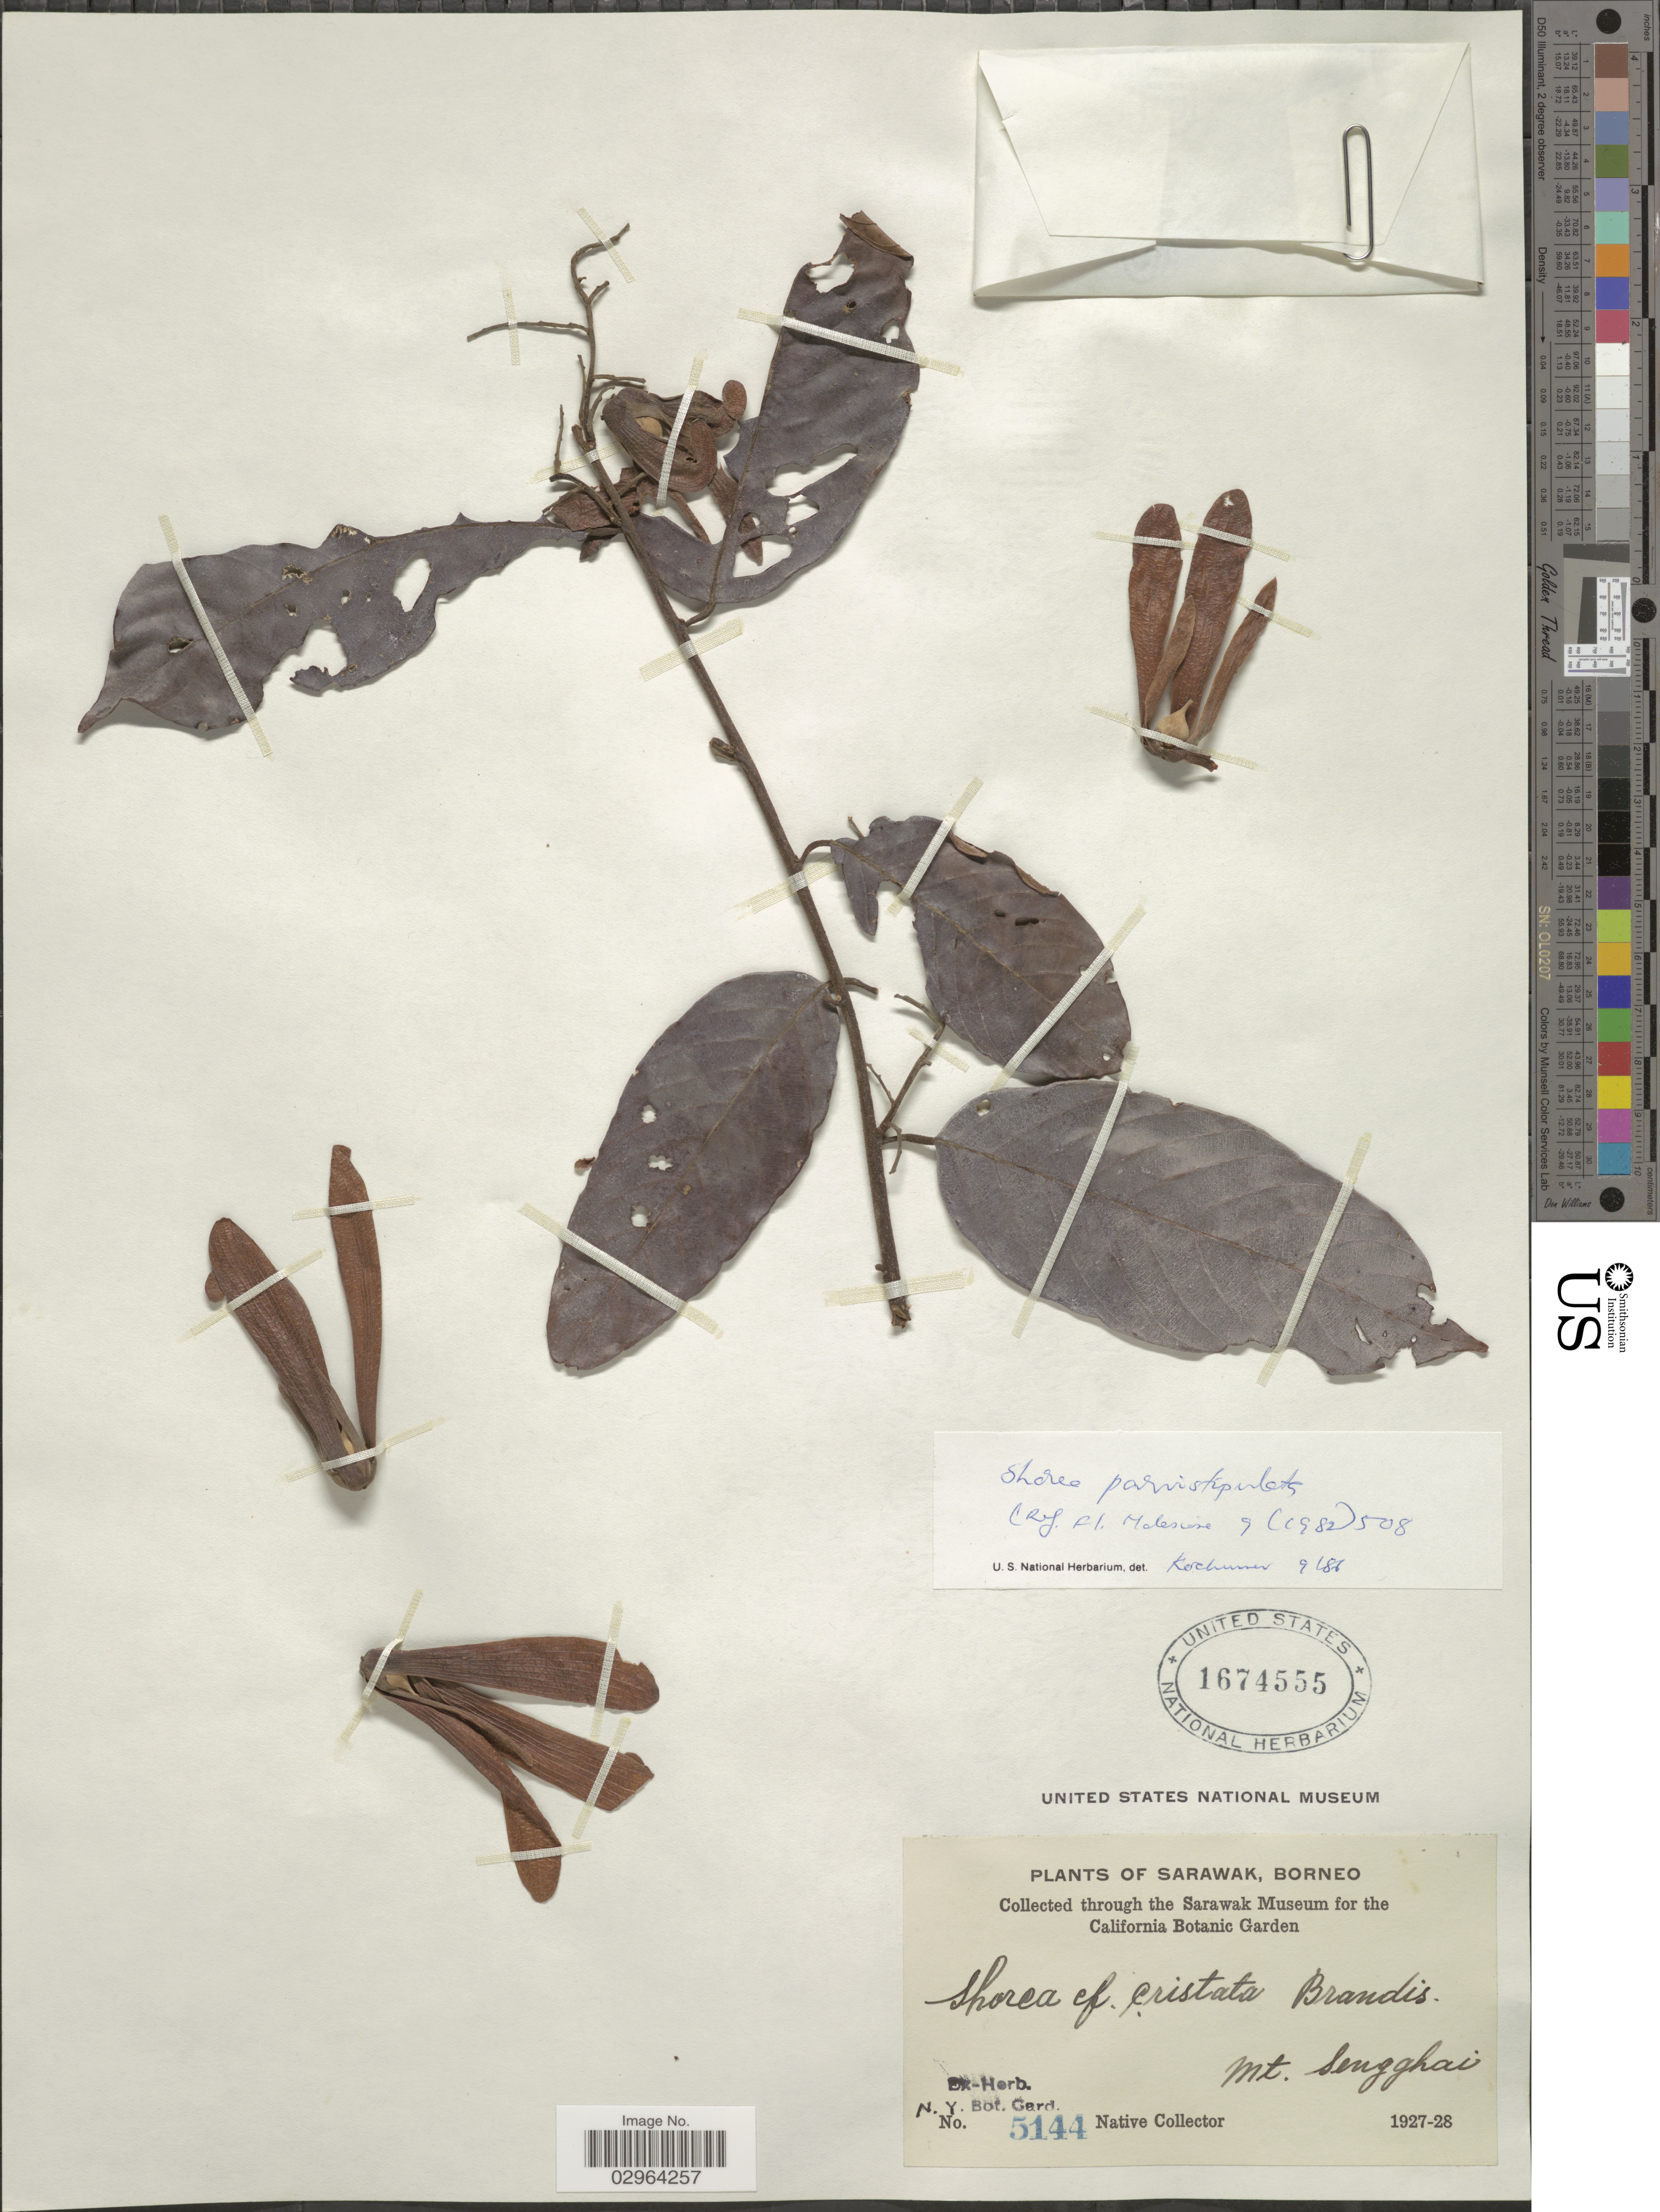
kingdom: Plantae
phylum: Tracheophyta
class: Magnoliopsida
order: Malvales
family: Dipterocarpaceae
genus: Rubroshorea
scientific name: Rubroshorea parvistipulata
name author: (F. Heim) P.S. Ashton & J. Heck.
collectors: Native collector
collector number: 5144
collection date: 1927/1928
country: Malaysia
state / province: Sarawak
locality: Borneo. Mt. Sengghai.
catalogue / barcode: US 1674555